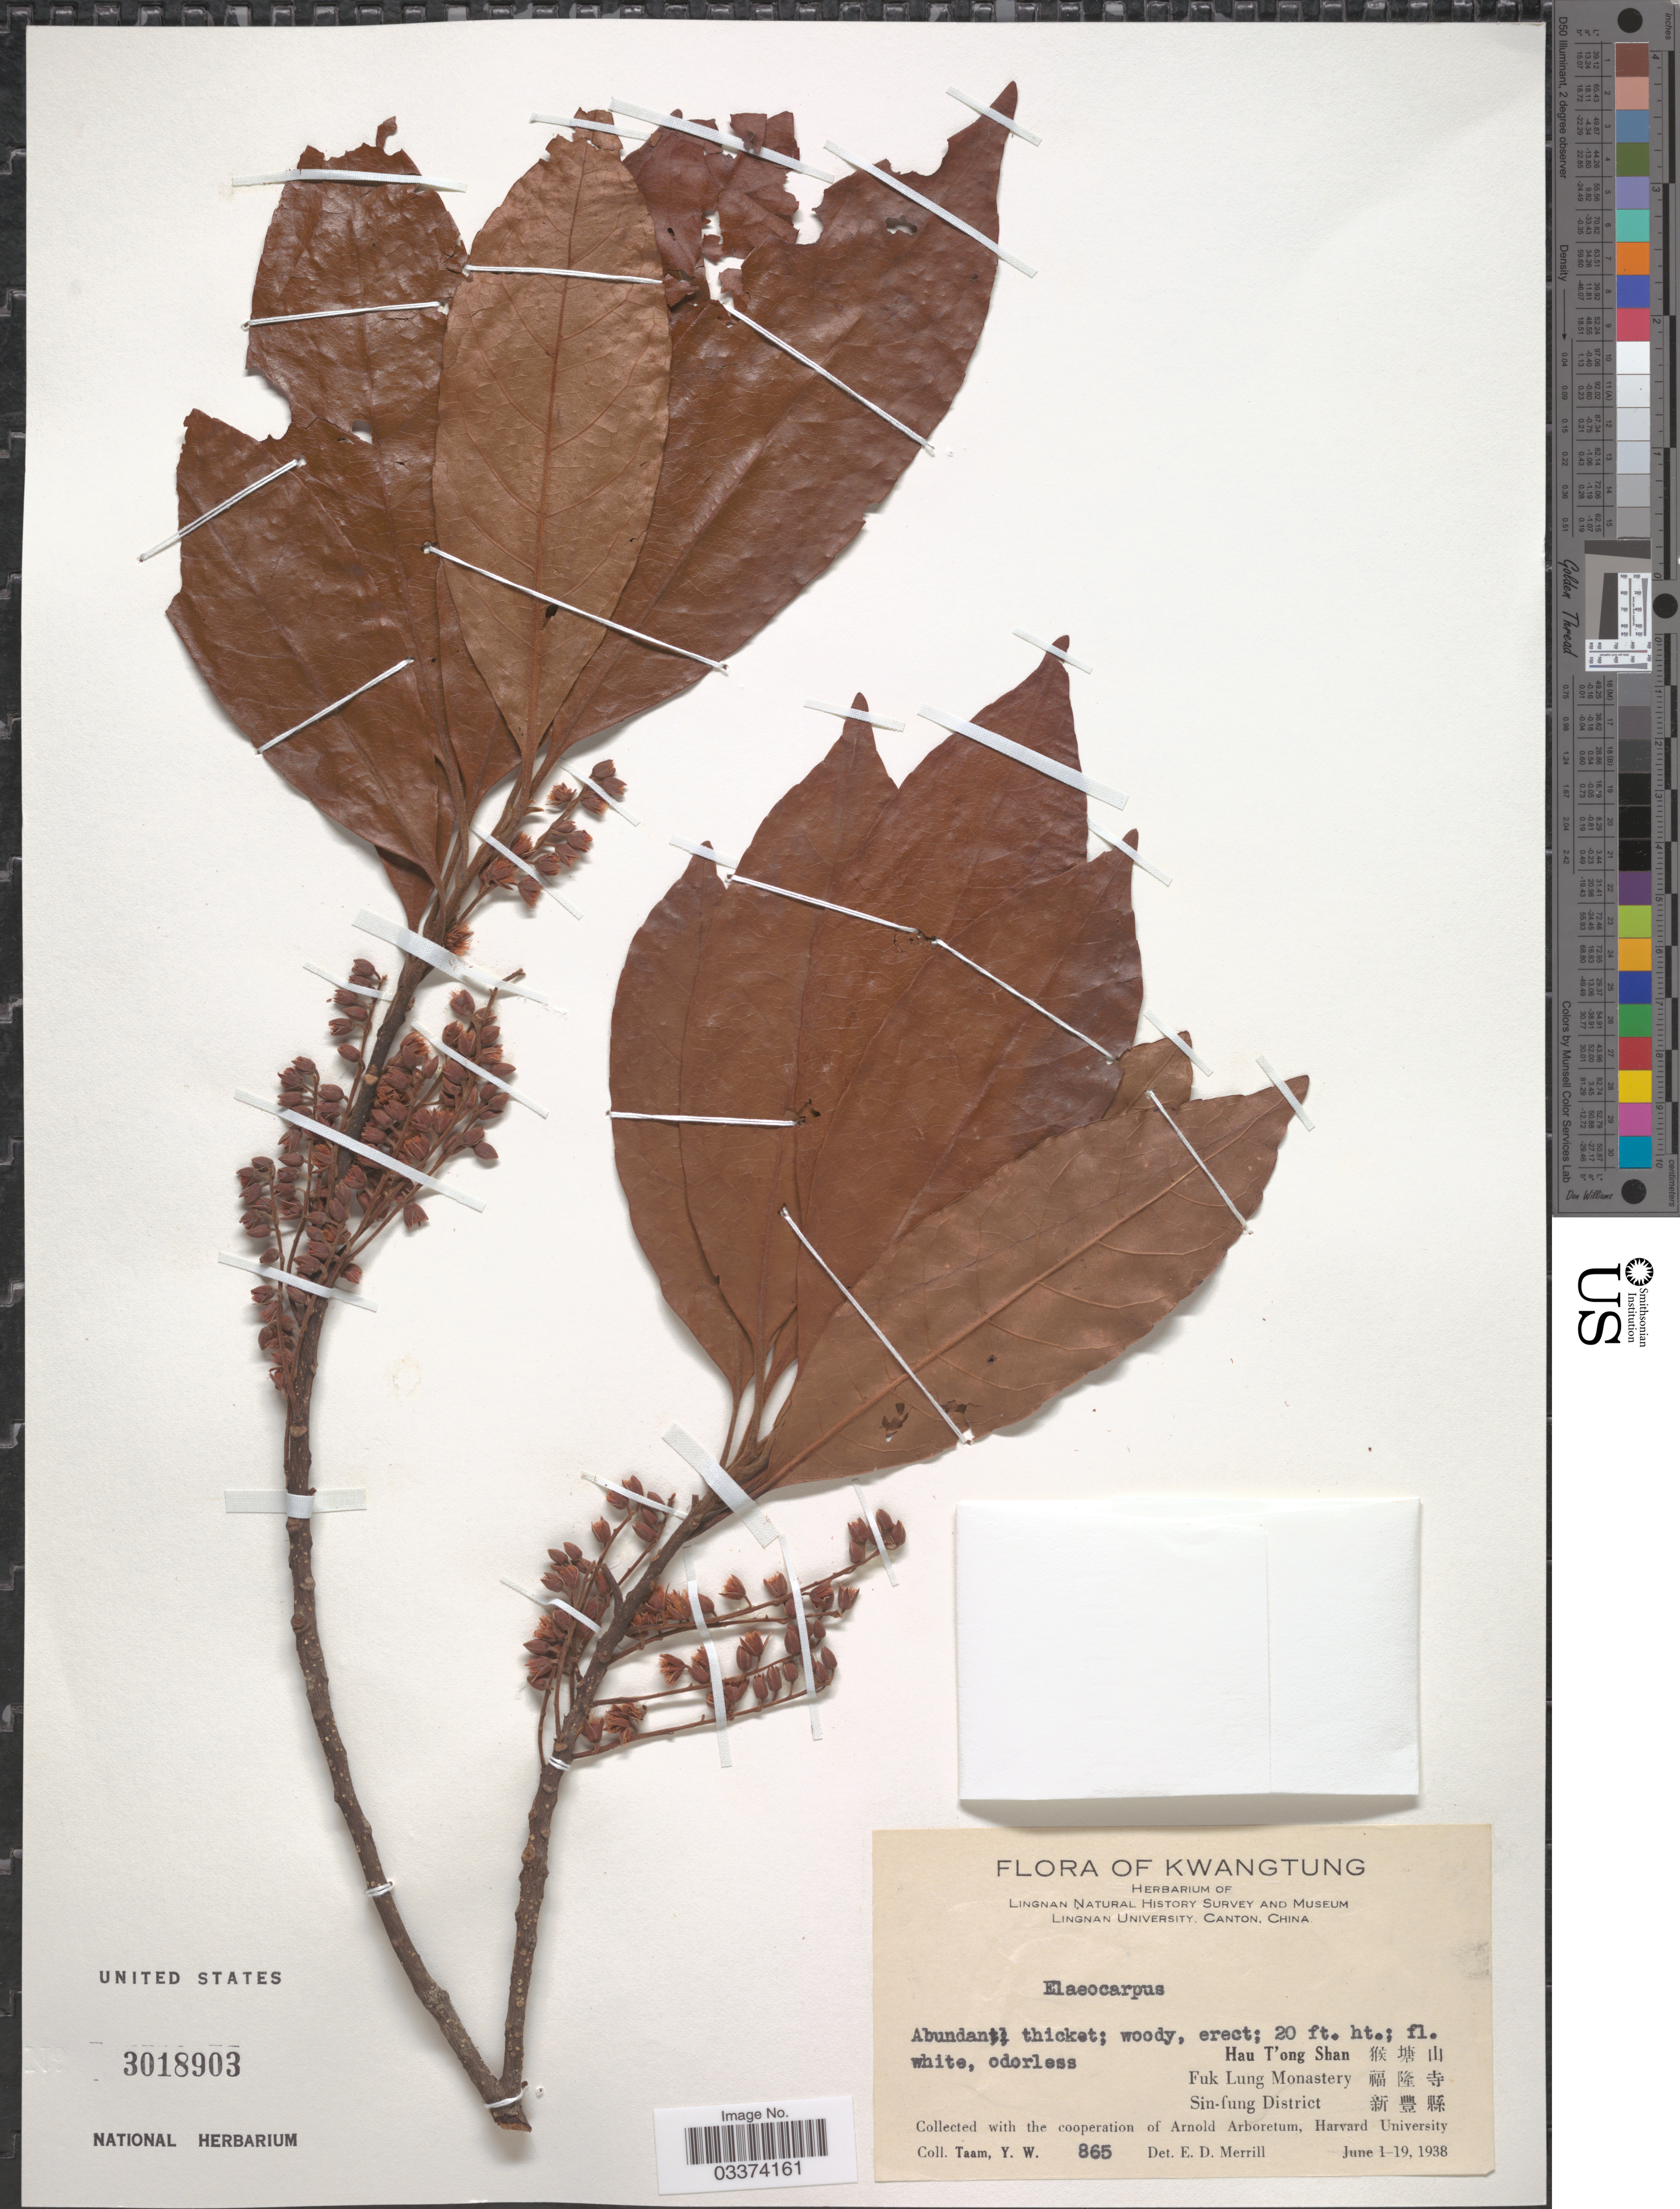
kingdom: Plantae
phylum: Tracheophyta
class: Magnoliopsida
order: Oxalidales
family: Elaeocarpaceae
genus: Elaeocarpus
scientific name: Elaeocarpus sp.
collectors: Y. W. Taam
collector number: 865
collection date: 1938-06-01/1938-06-19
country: China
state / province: Guangdong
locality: Kwatung.Hau T'ong Shan Fuk Lung Monastery Sin-fung District .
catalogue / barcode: US 3018903